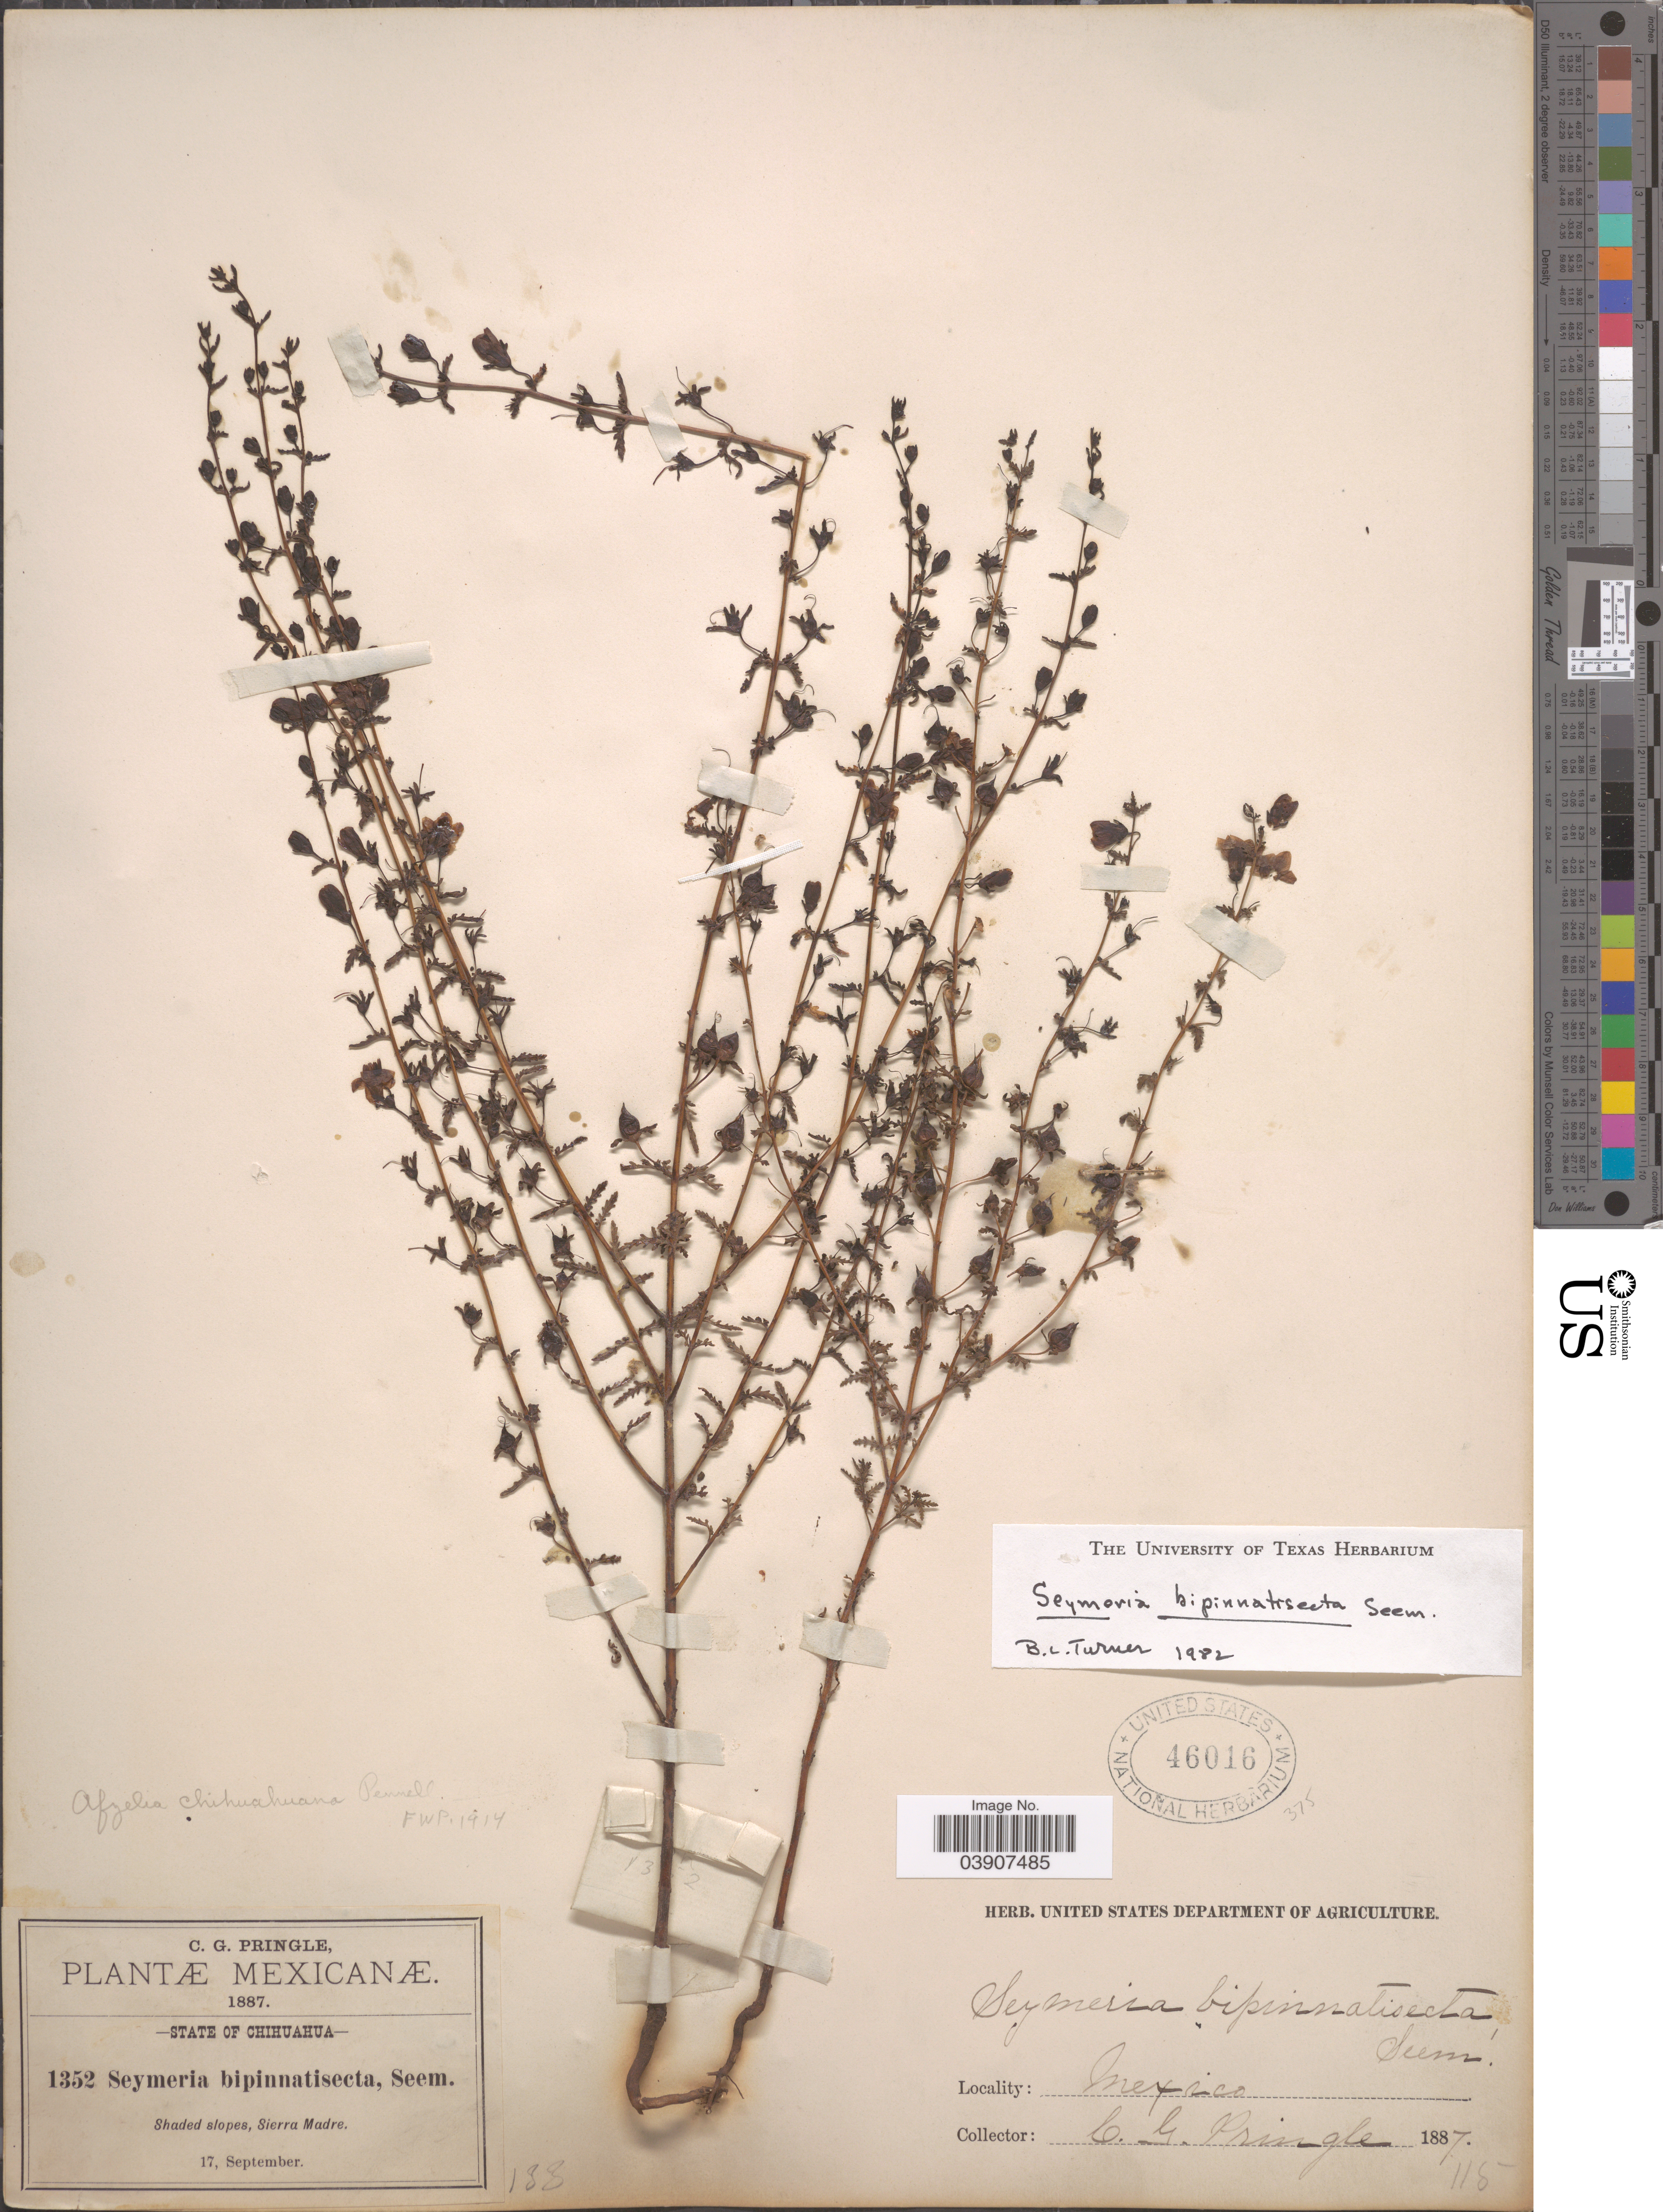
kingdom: Plantae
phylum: Tracheophyta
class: Magnoliopsida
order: Lamiales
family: Orobanchaceae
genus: Seymeria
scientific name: Seymeria bipinnatisecta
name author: Seem.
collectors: C. G. Pringle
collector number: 1352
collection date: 1887-09-17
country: Mexico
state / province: Chihuahua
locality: Shaded slopes, Sierra Madre.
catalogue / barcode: US 46016